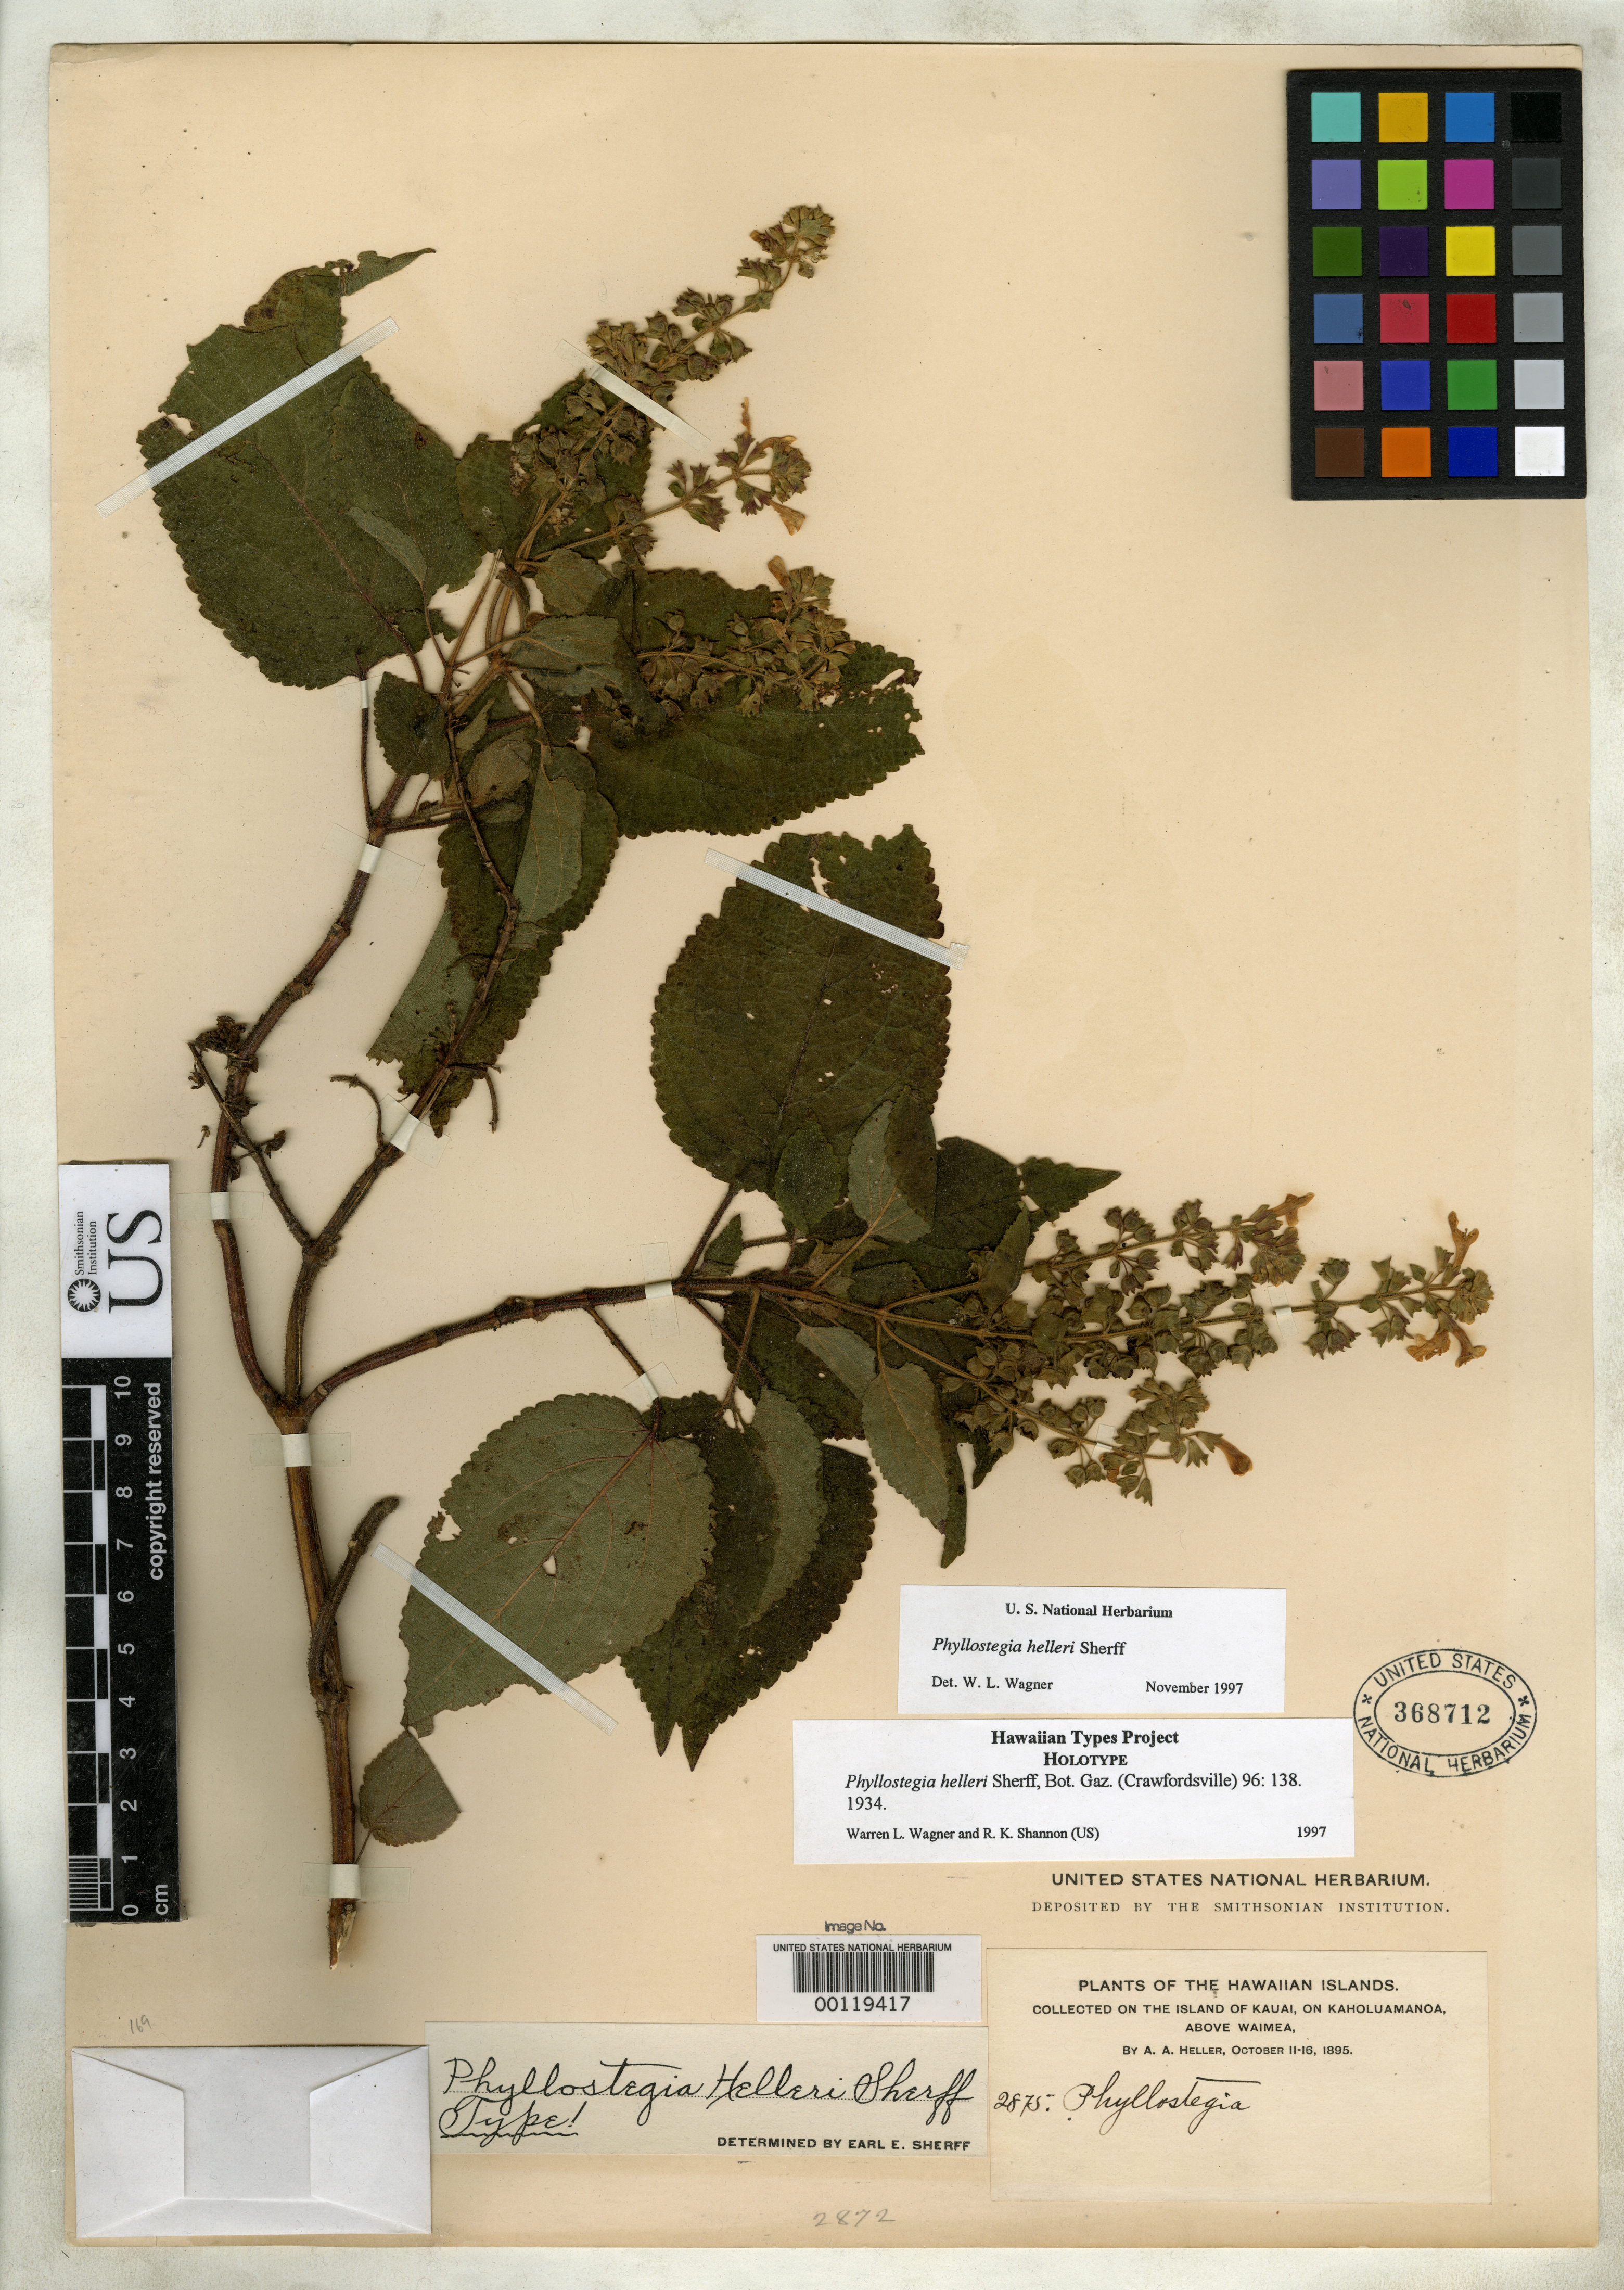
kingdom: Plantae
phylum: Tracheophyta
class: Magnoliopsida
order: Lamiales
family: Lamiaceae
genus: Phyllostegia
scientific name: Phyllostegia helleri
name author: Sherff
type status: Holotype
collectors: A. A. Heller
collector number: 2875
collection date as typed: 11 Oct 1895 to 16 Oct 1885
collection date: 1885-10-16/1895-10-11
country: United States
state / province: Hawaii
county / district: Kauai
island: Kaua'i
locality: On Kaholuamanoa, above Waimea.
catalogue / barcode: US 368712